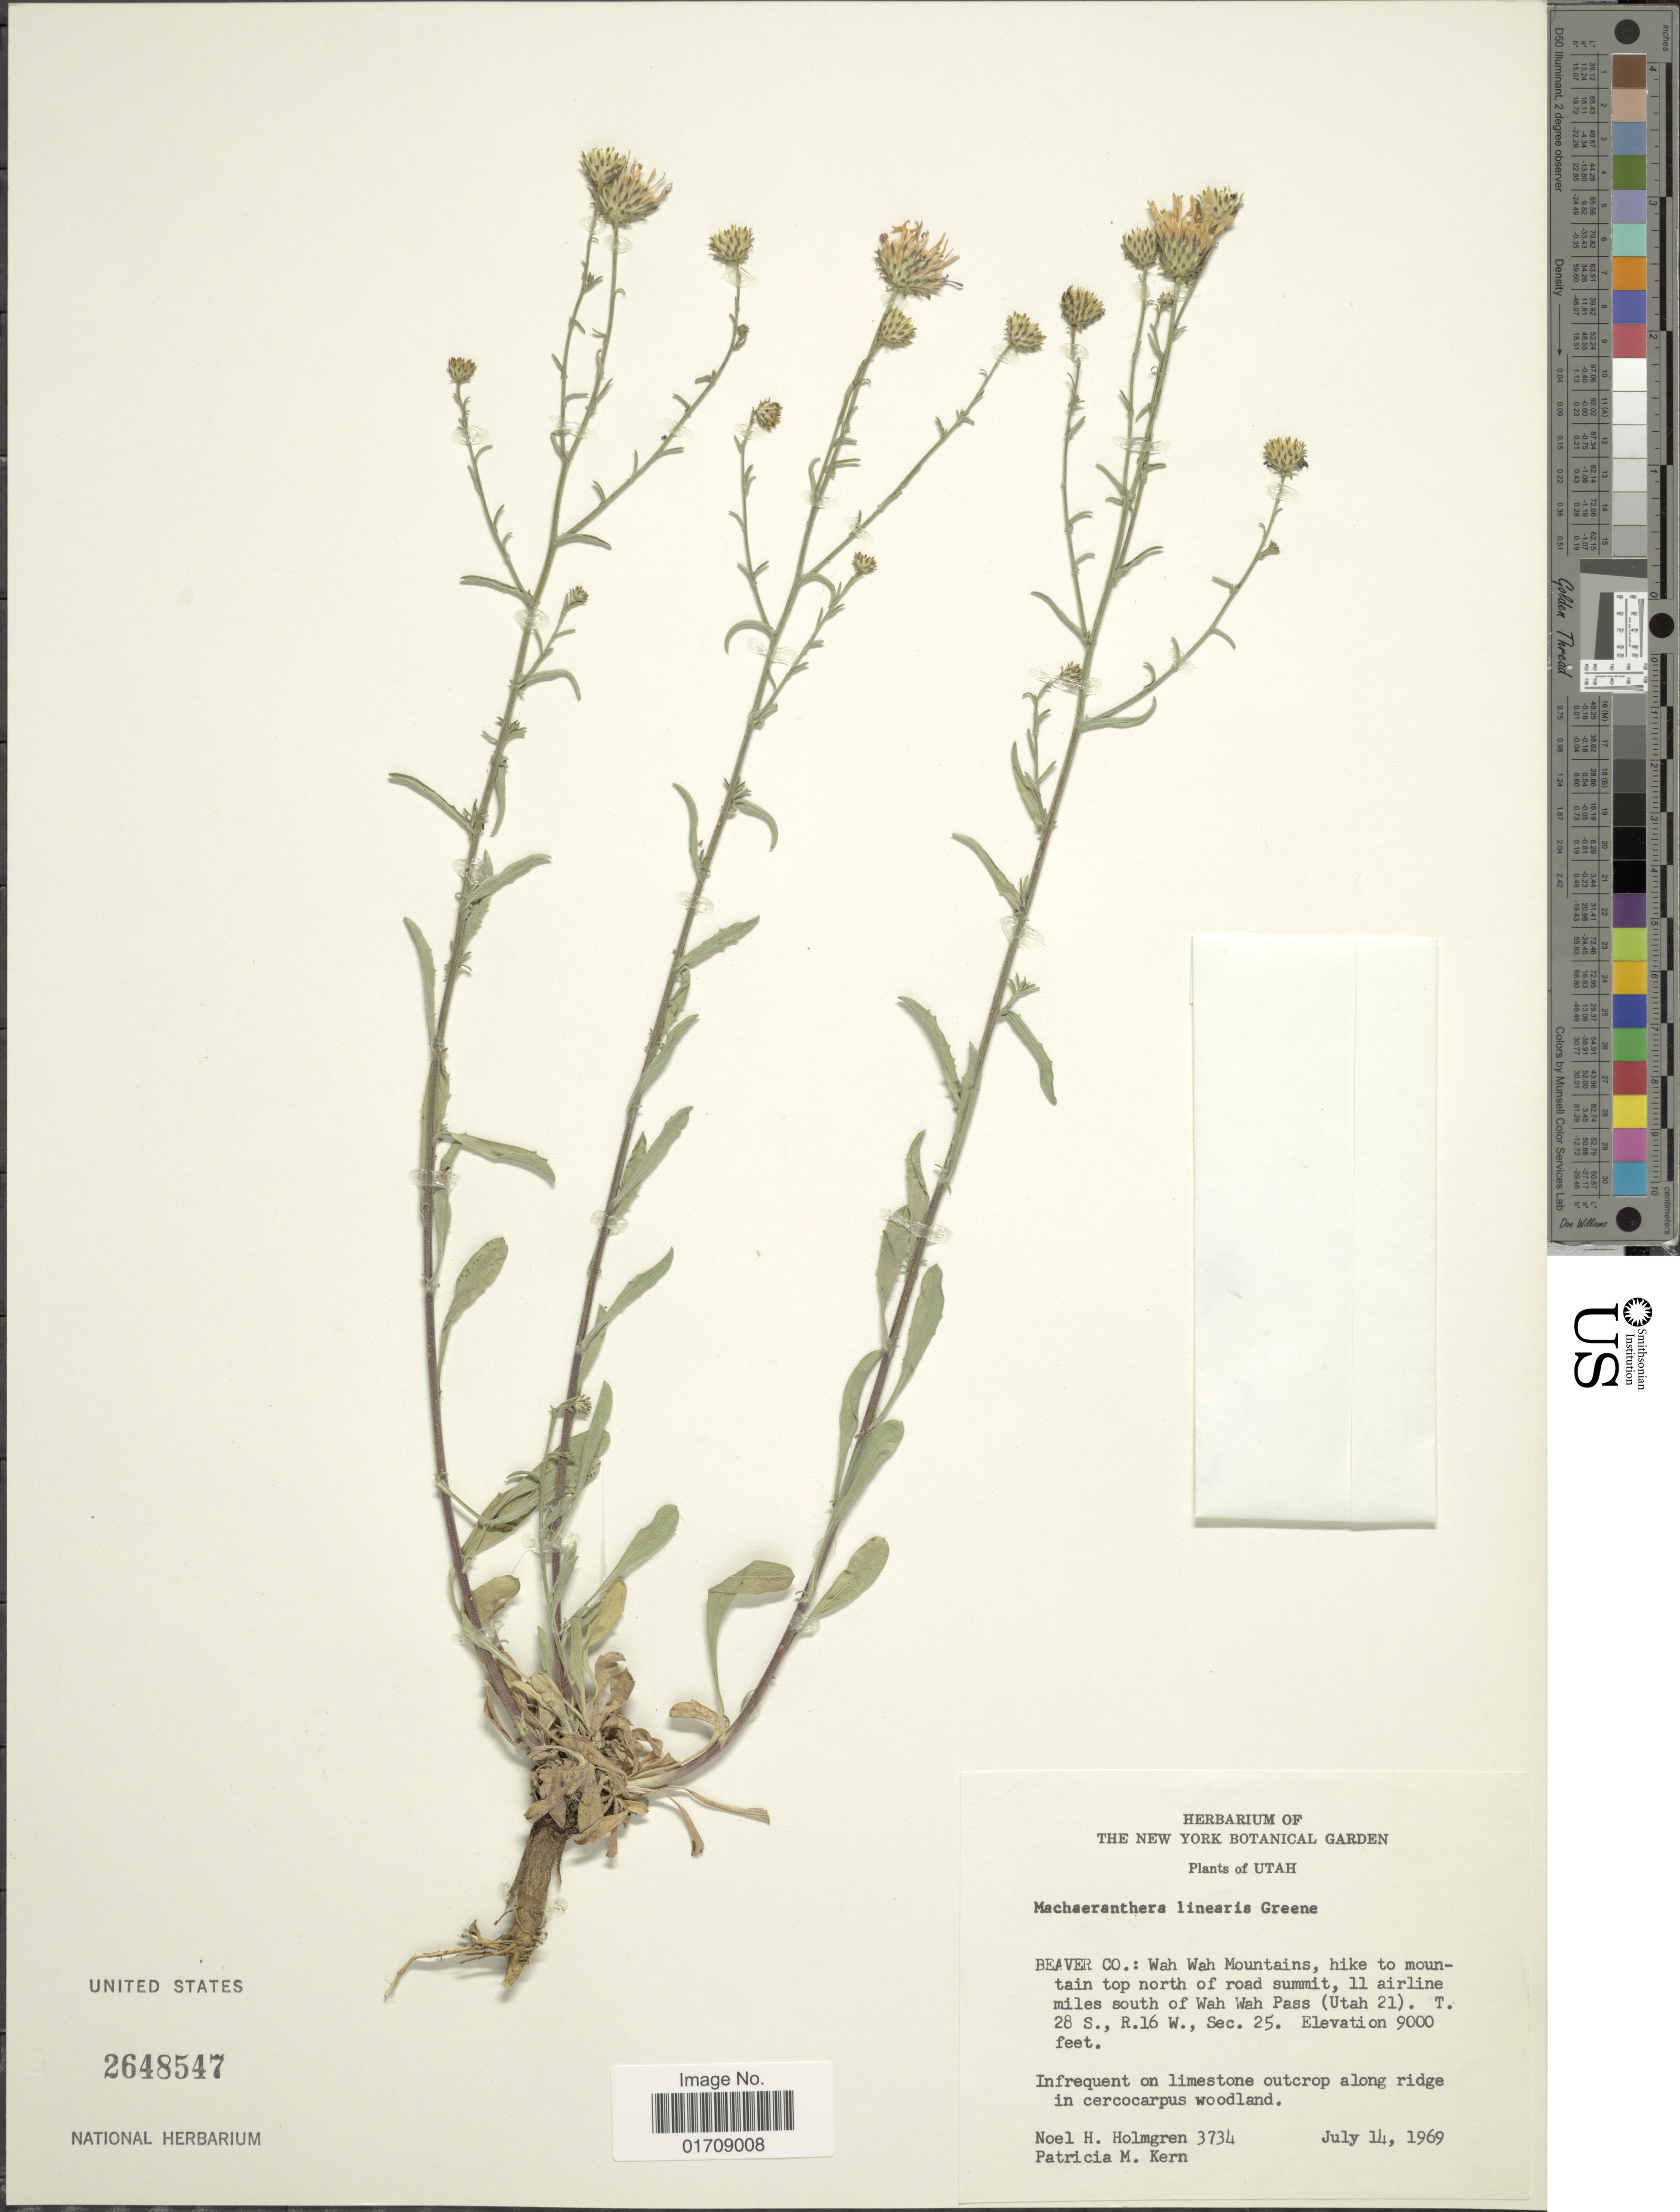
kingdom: Plantae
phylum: Tracheophyta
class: Magnoliopsida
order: Asterales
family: Asteraceae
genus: Machaeranthera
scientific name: Machaeranthera linearis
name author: Greene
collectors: N. H. Holmgren & P. M. Kern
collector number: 3734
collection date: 1969-07-14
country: United States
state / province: Utah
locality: Beaver Co., Wah Wah Mountains, hike to mountain top north of road summit, 11 airline miles south of Wah Wah Pass (Utah21) T28S, R16W, Sec25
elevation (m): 2743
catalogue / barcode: US 2648547